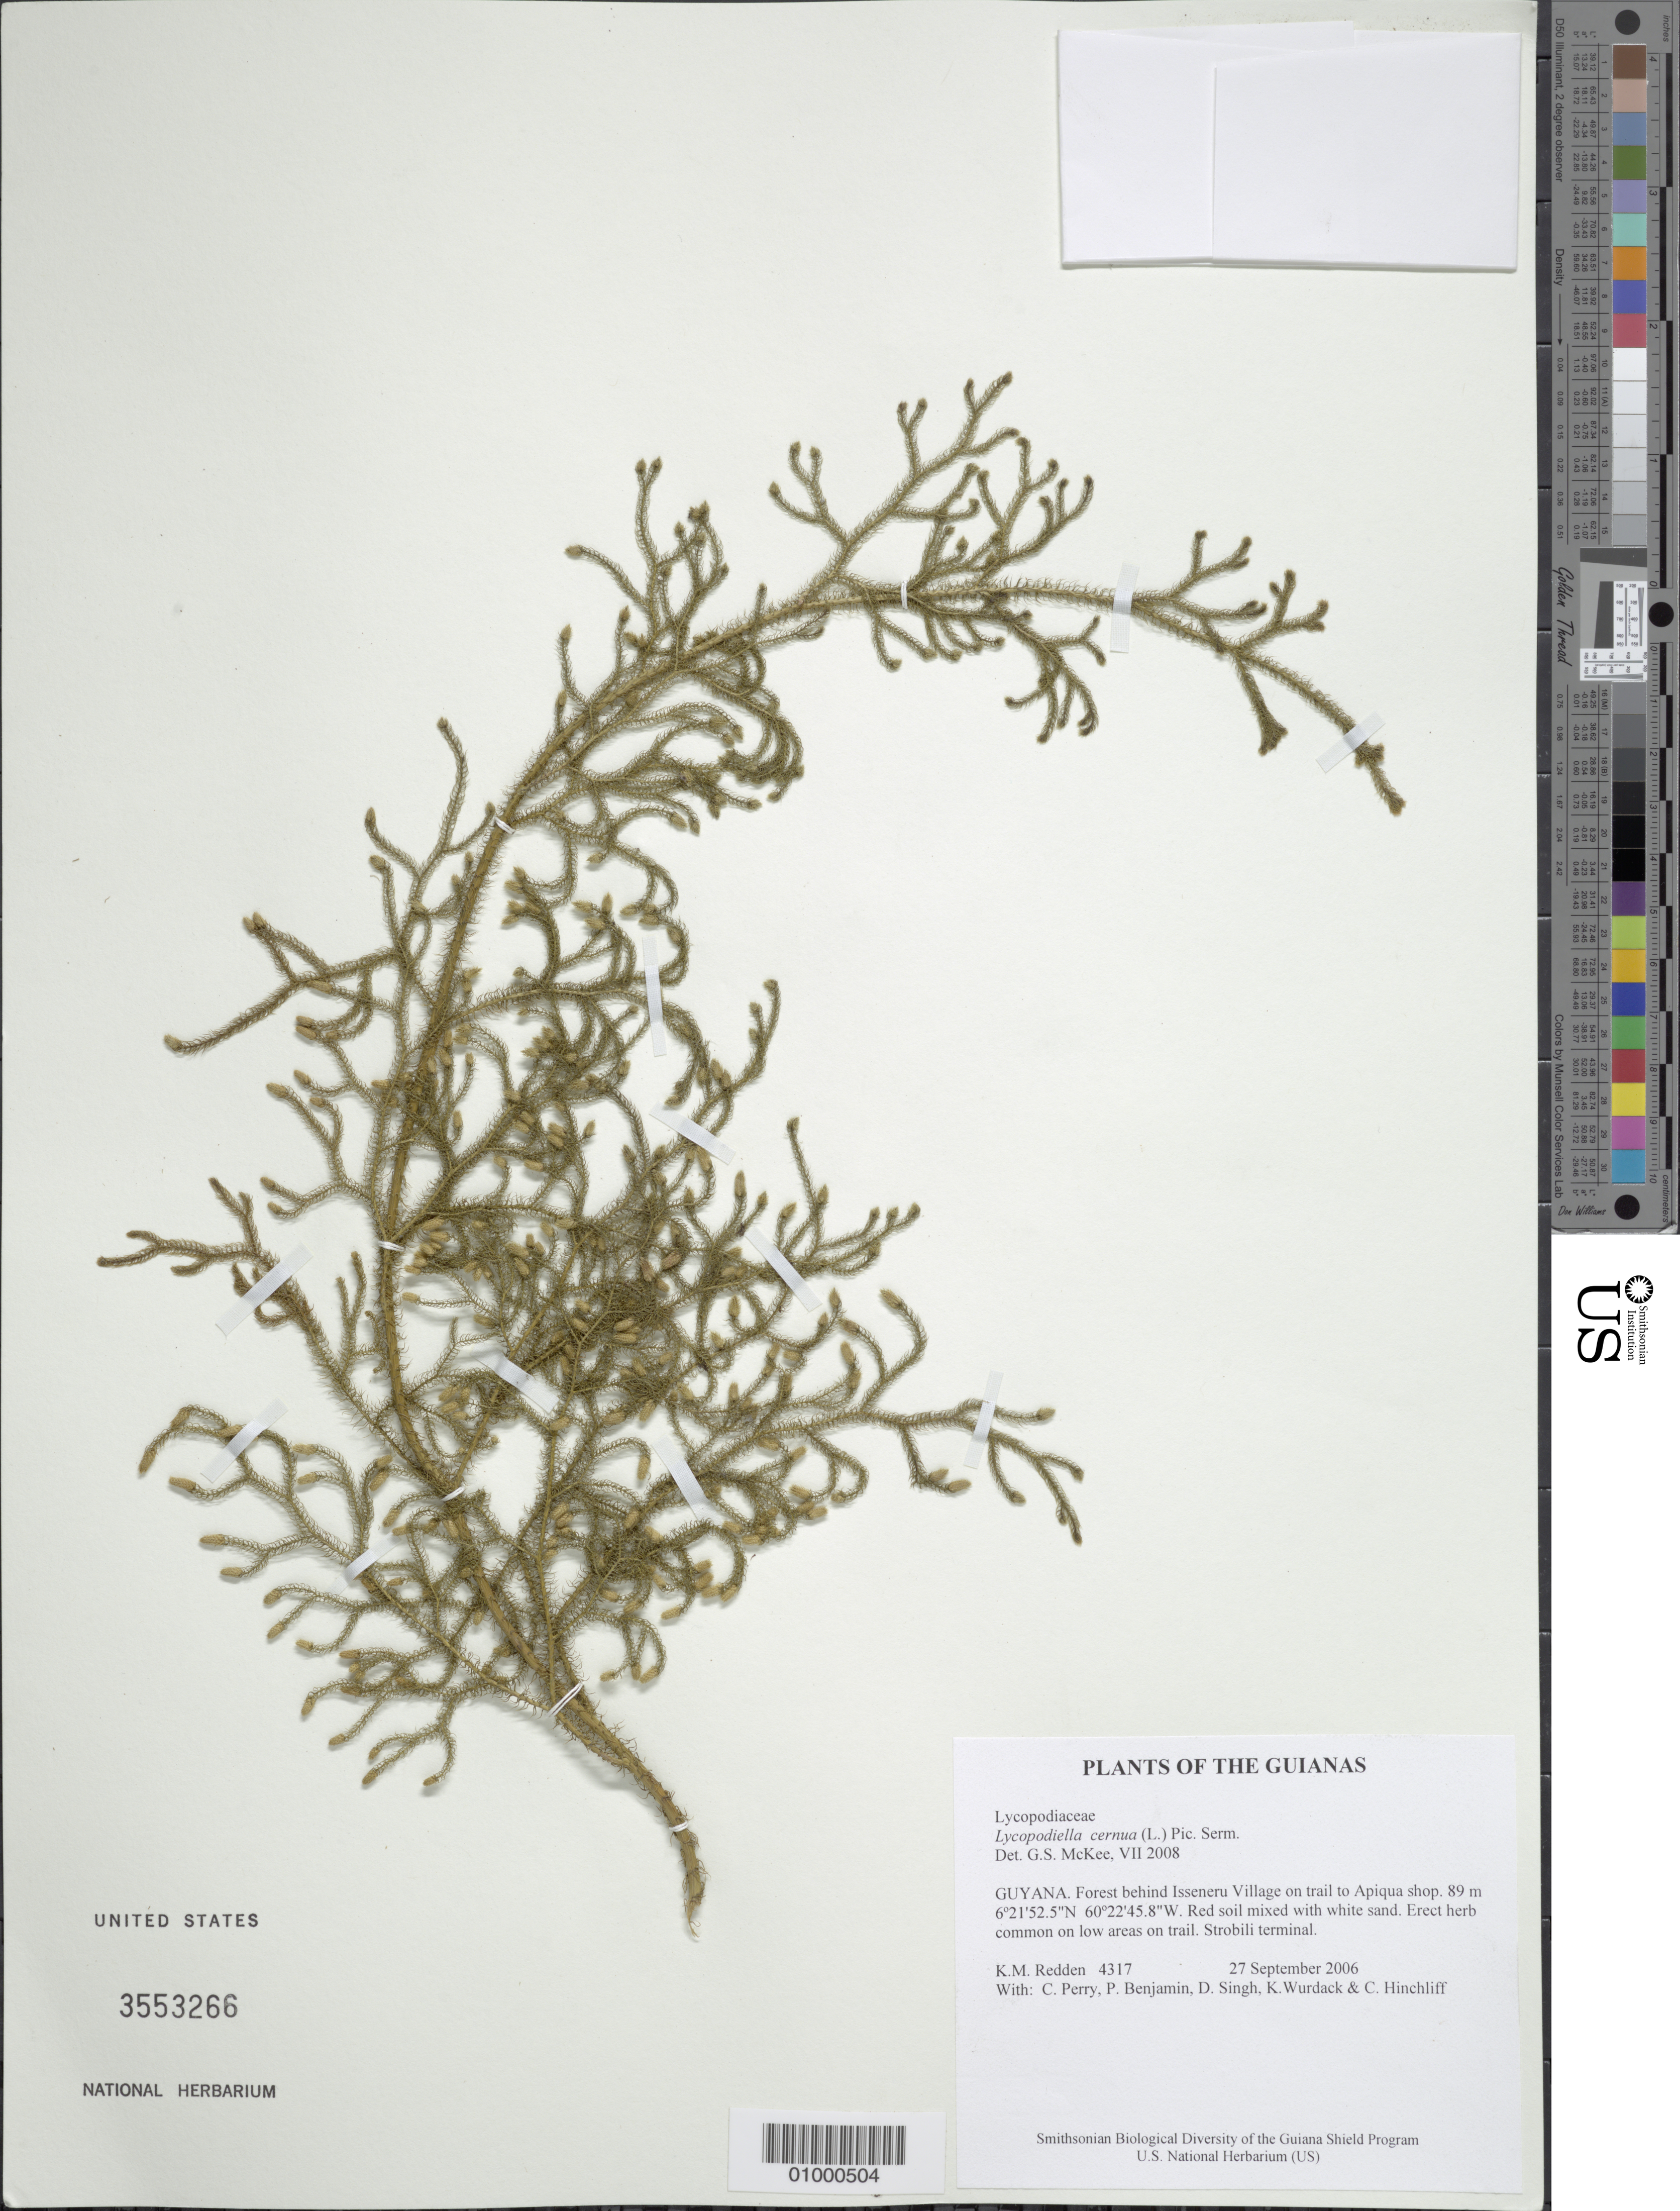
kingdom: Plantae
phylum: Tracheophyta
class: Lycopodiopsida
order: Lycopodiales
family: Lycopodiaceae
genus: Palhinhaea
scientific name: Palhinhaea cernua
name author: (L.) Vasc. & Franco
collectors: K. M. Redden, C. Perry, P. Benjamin, D. Singh, K. Wurdack & C. E. Hinchliff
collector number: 4317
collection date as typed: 27 September 2006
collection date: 2006-09-27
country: Guyana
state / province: Cuyuni-Mazaruni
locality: Forest behind Isseneru Village on trail to Apiqua shop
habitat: Red soil mixed with white sand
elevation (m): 89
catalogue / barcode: US 3553266